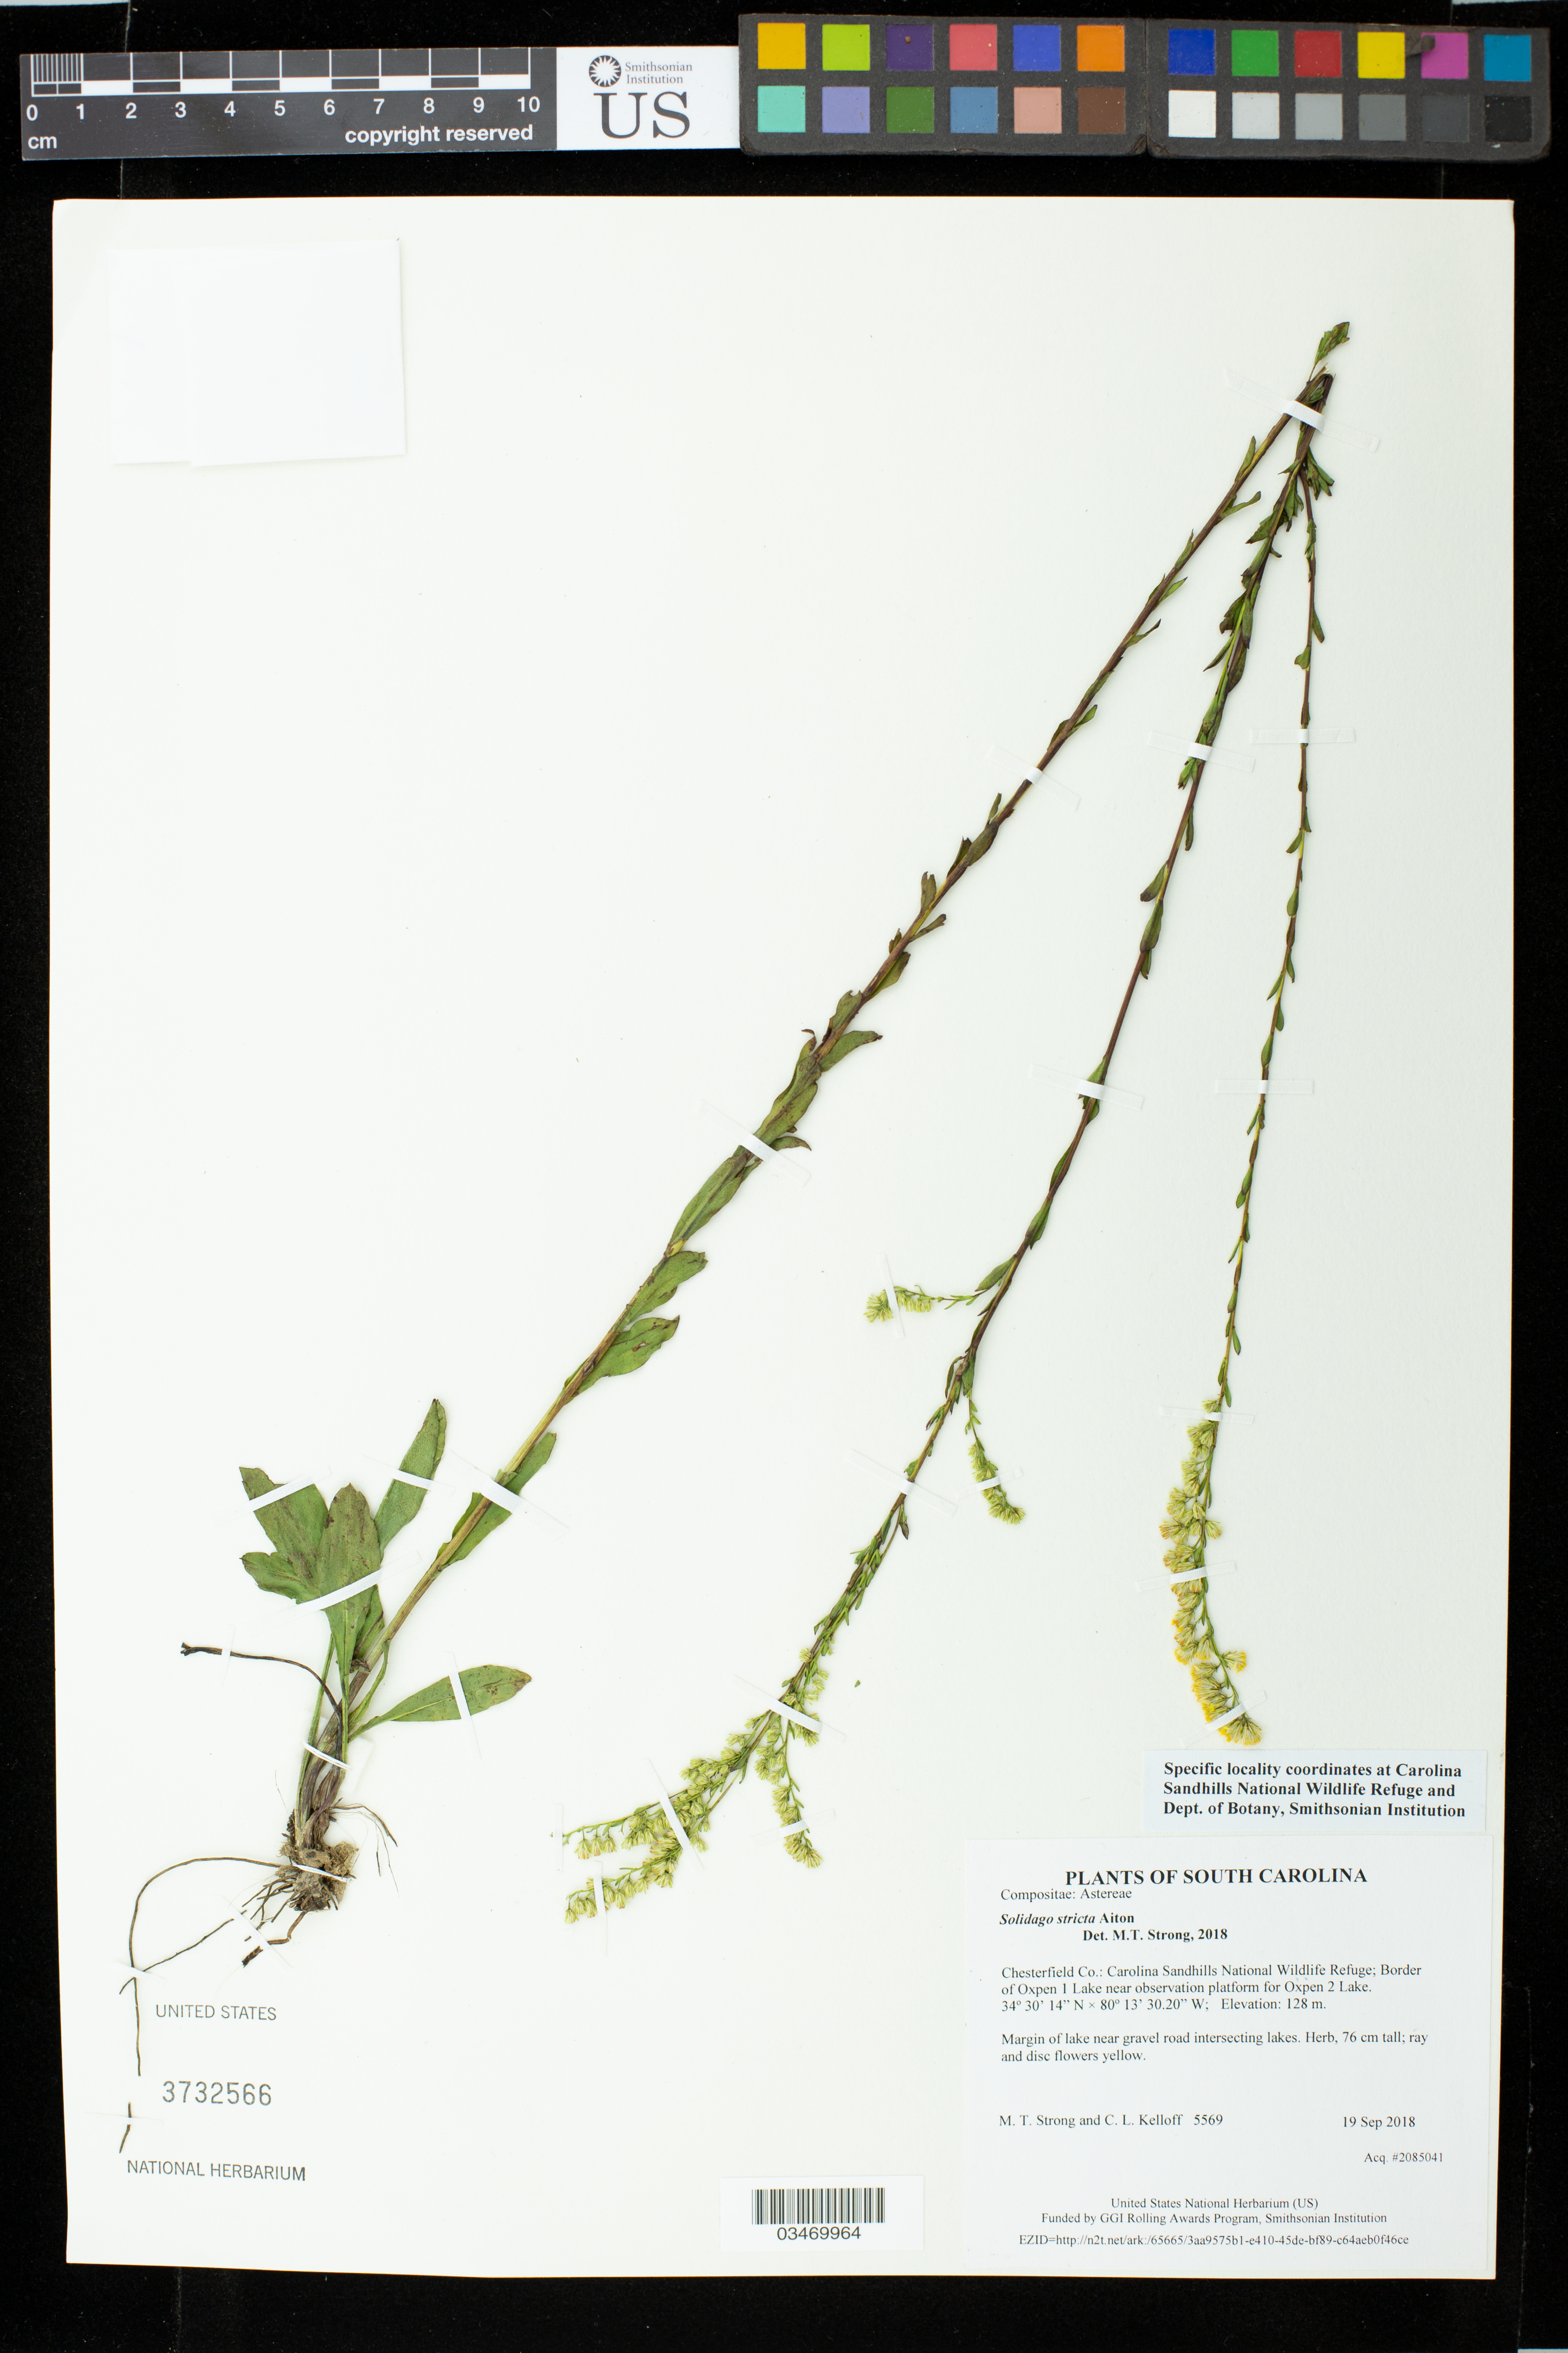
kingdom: Plantae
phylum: Tracheophyta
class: Magnoliopsida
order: Asterales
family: Asteraceae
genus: Solidago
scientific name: Solidago stricta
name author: Aiton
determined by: Strong, M. T., (US), Smithsonian Institution - National Museum of Natural History (UNITED STATES)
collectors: M. T. Strong & C. L. Kelloff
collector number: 5569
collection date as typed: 19 Sep 2018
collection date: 2018-09-19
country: United States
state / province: South Carolina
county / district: Chesterfield Co.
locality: Carolina Sandhills National Wildlife Refuge; Border of Oxpen 1 Lake near observation platform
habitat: Sandy uplands bordering gravel road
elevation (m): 128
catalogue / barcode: US 3732566